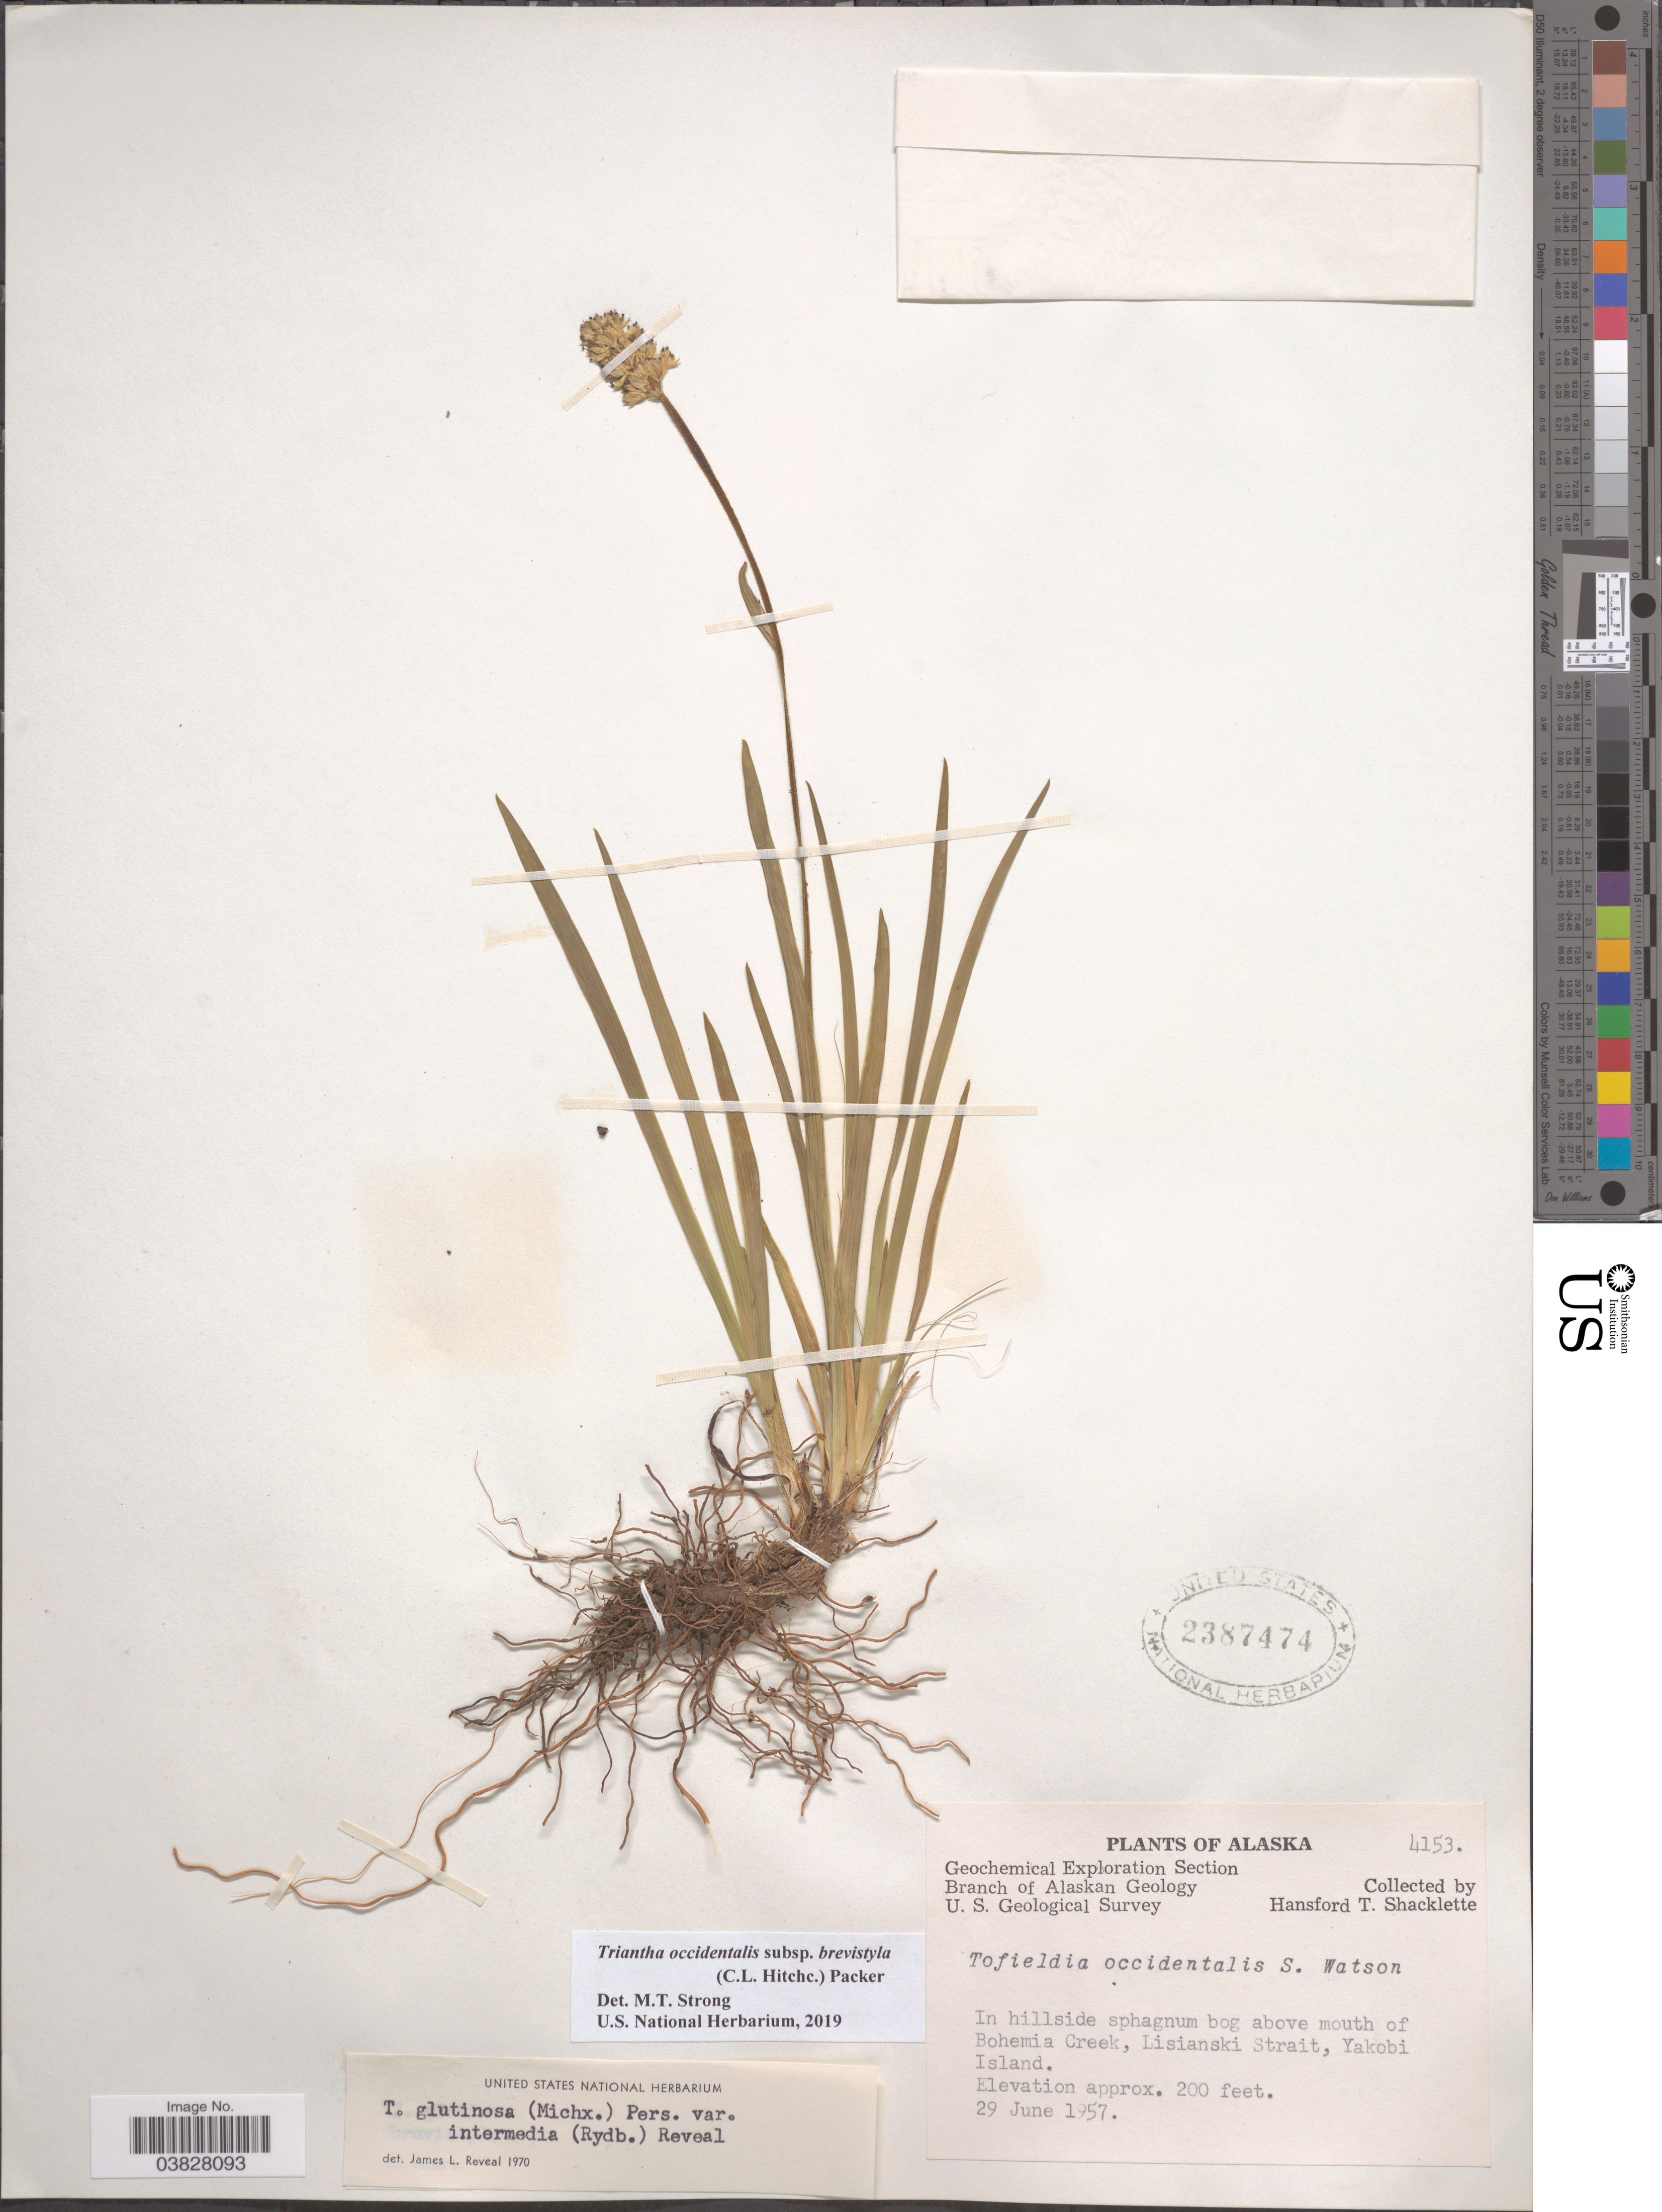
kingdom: Plantae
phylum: Tracheophyta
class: Liliopsida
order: Alismatales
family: Tofieldiaceae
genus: Triantha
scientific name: Triantha occidentalis subsp. brevistyla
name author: (C.L. Hitchc.) Packer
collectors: H. Shacklette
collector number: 4153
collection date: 1957-06-29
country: United States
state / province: Alaska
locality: Above mouth of Bohemia Creek, Lisianski Strait, Yakobi Island.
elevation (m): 61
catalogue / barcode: US 2387474